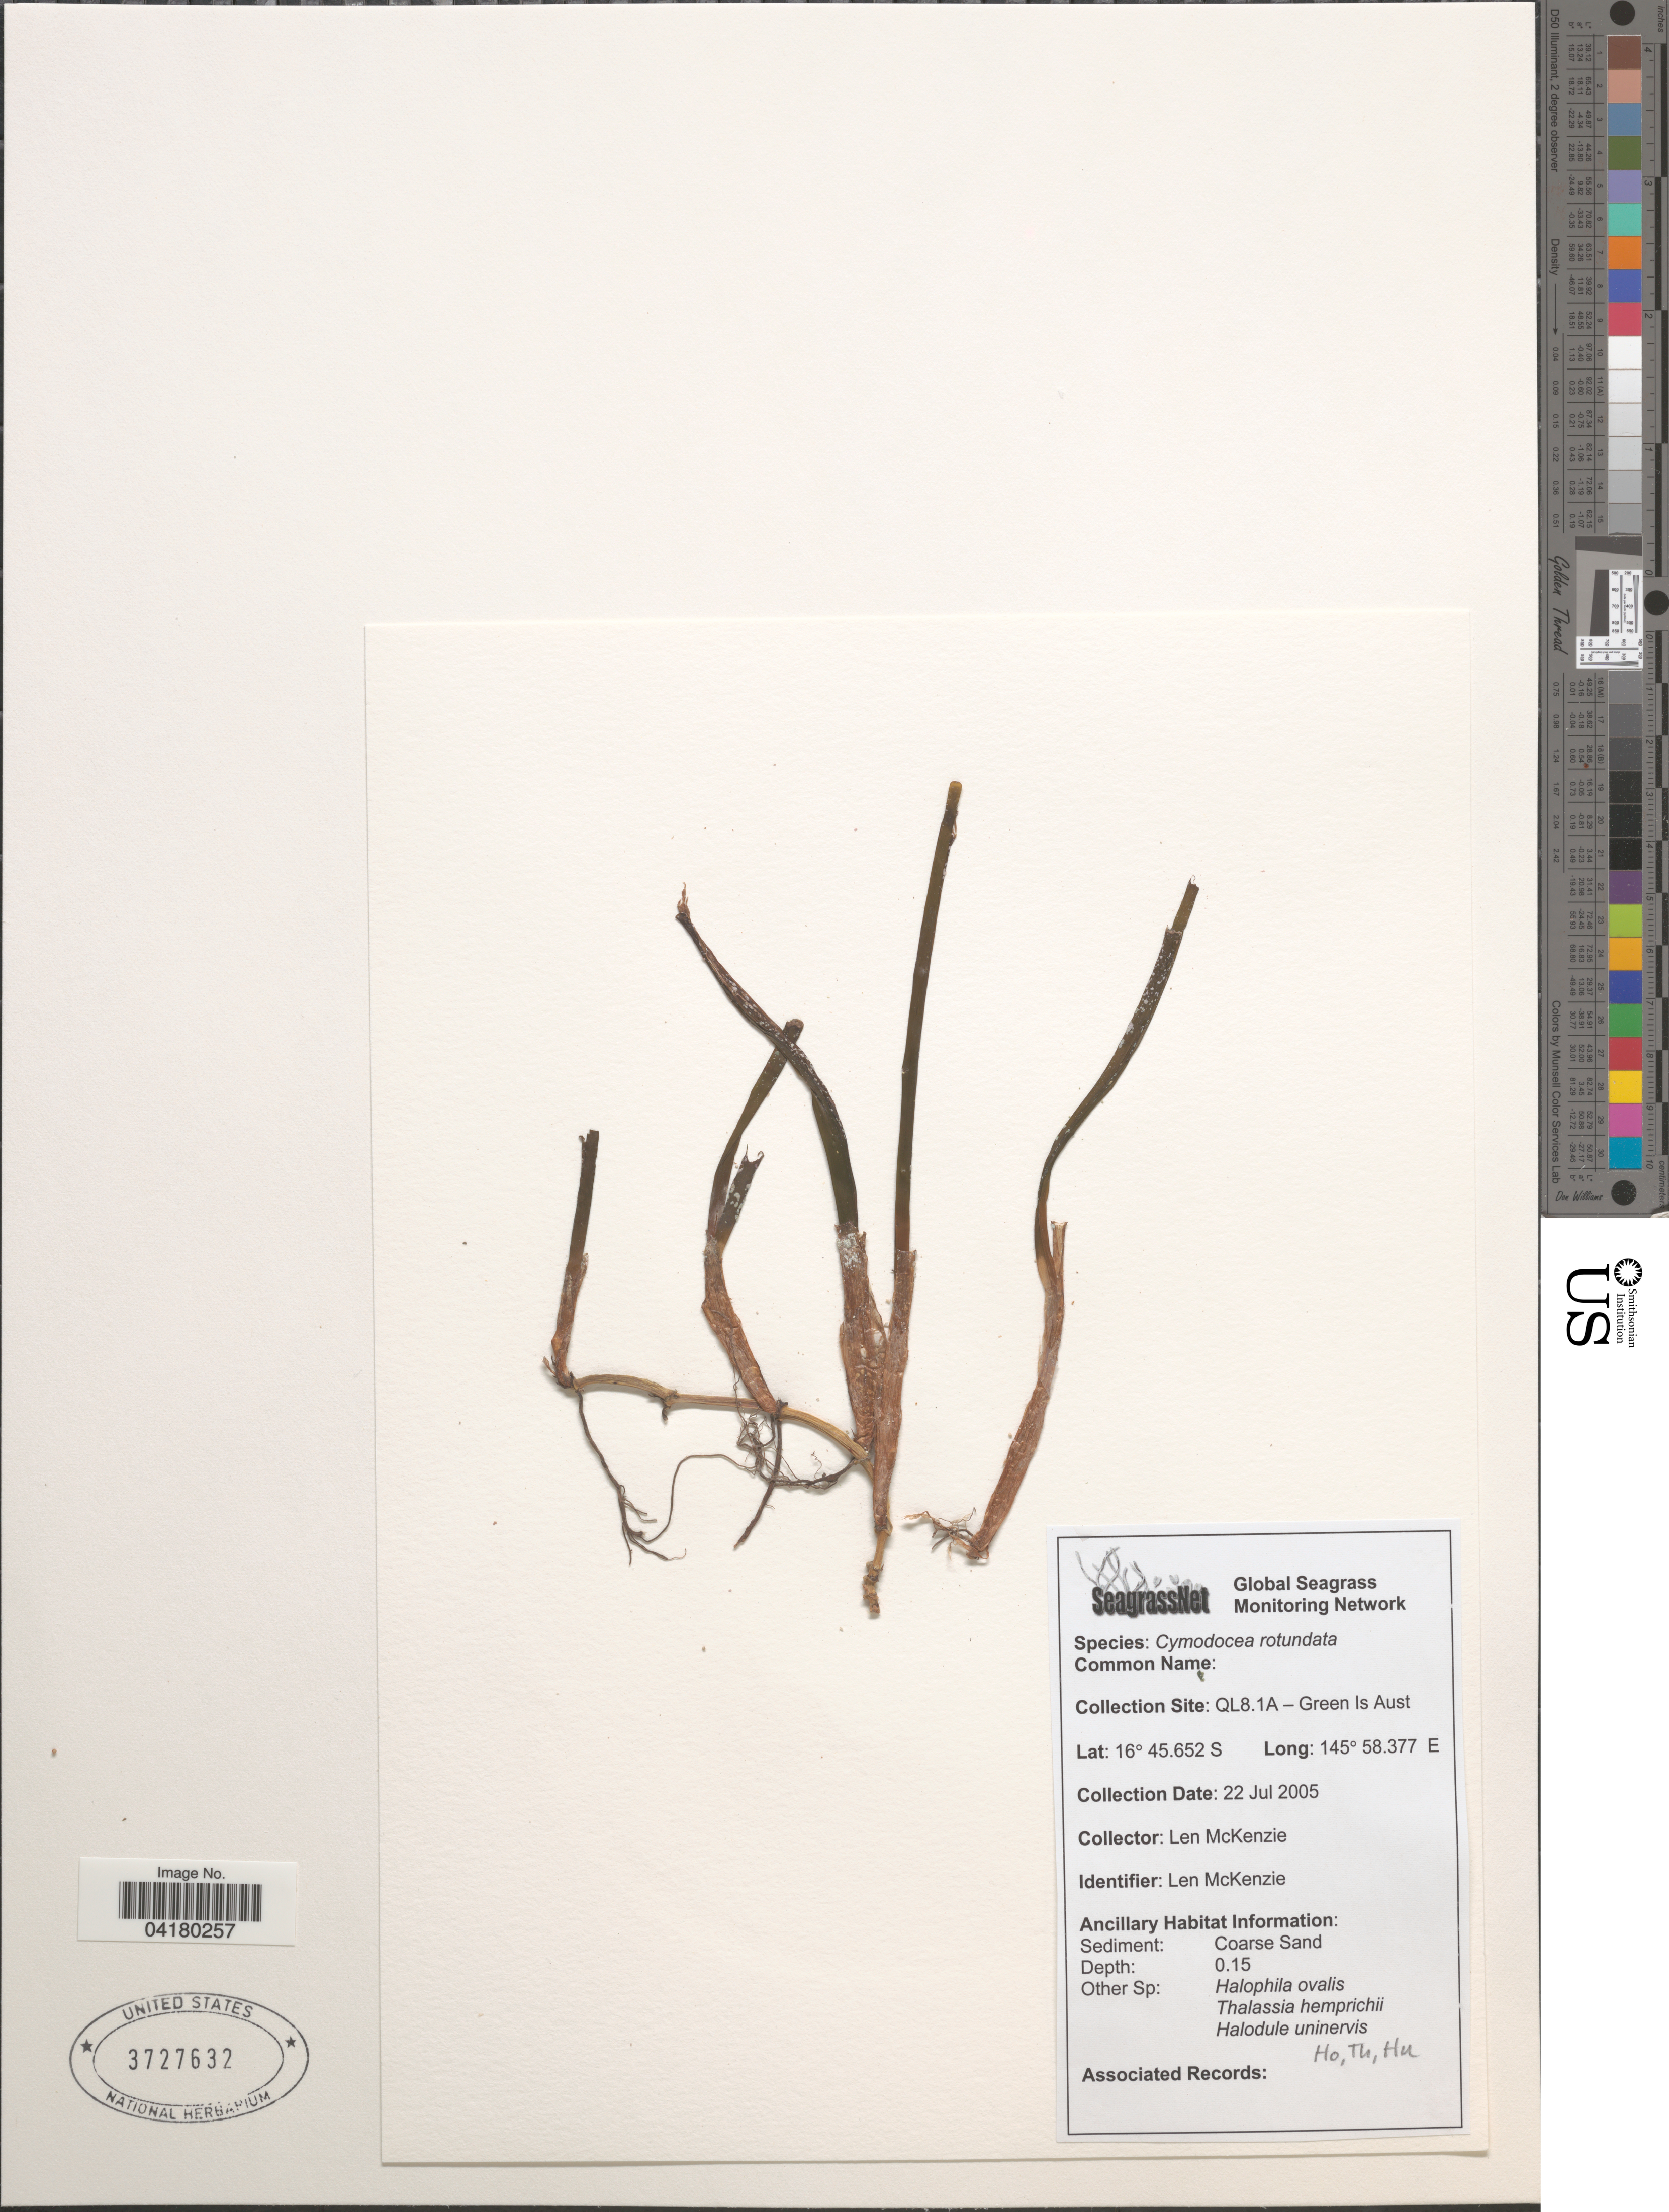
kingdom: Plantae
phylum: Tracheophyta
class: Liliopsida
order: Alismatales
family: Cymodoceaceae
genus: Cymodocea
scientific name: Cymodocea rotundata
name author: Asch. & Schweinf.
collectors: L. McKenzie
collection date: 2005-07-22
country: Australia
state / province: Queensland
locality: QL8.1A - Green Is.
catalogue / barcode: US 3727632